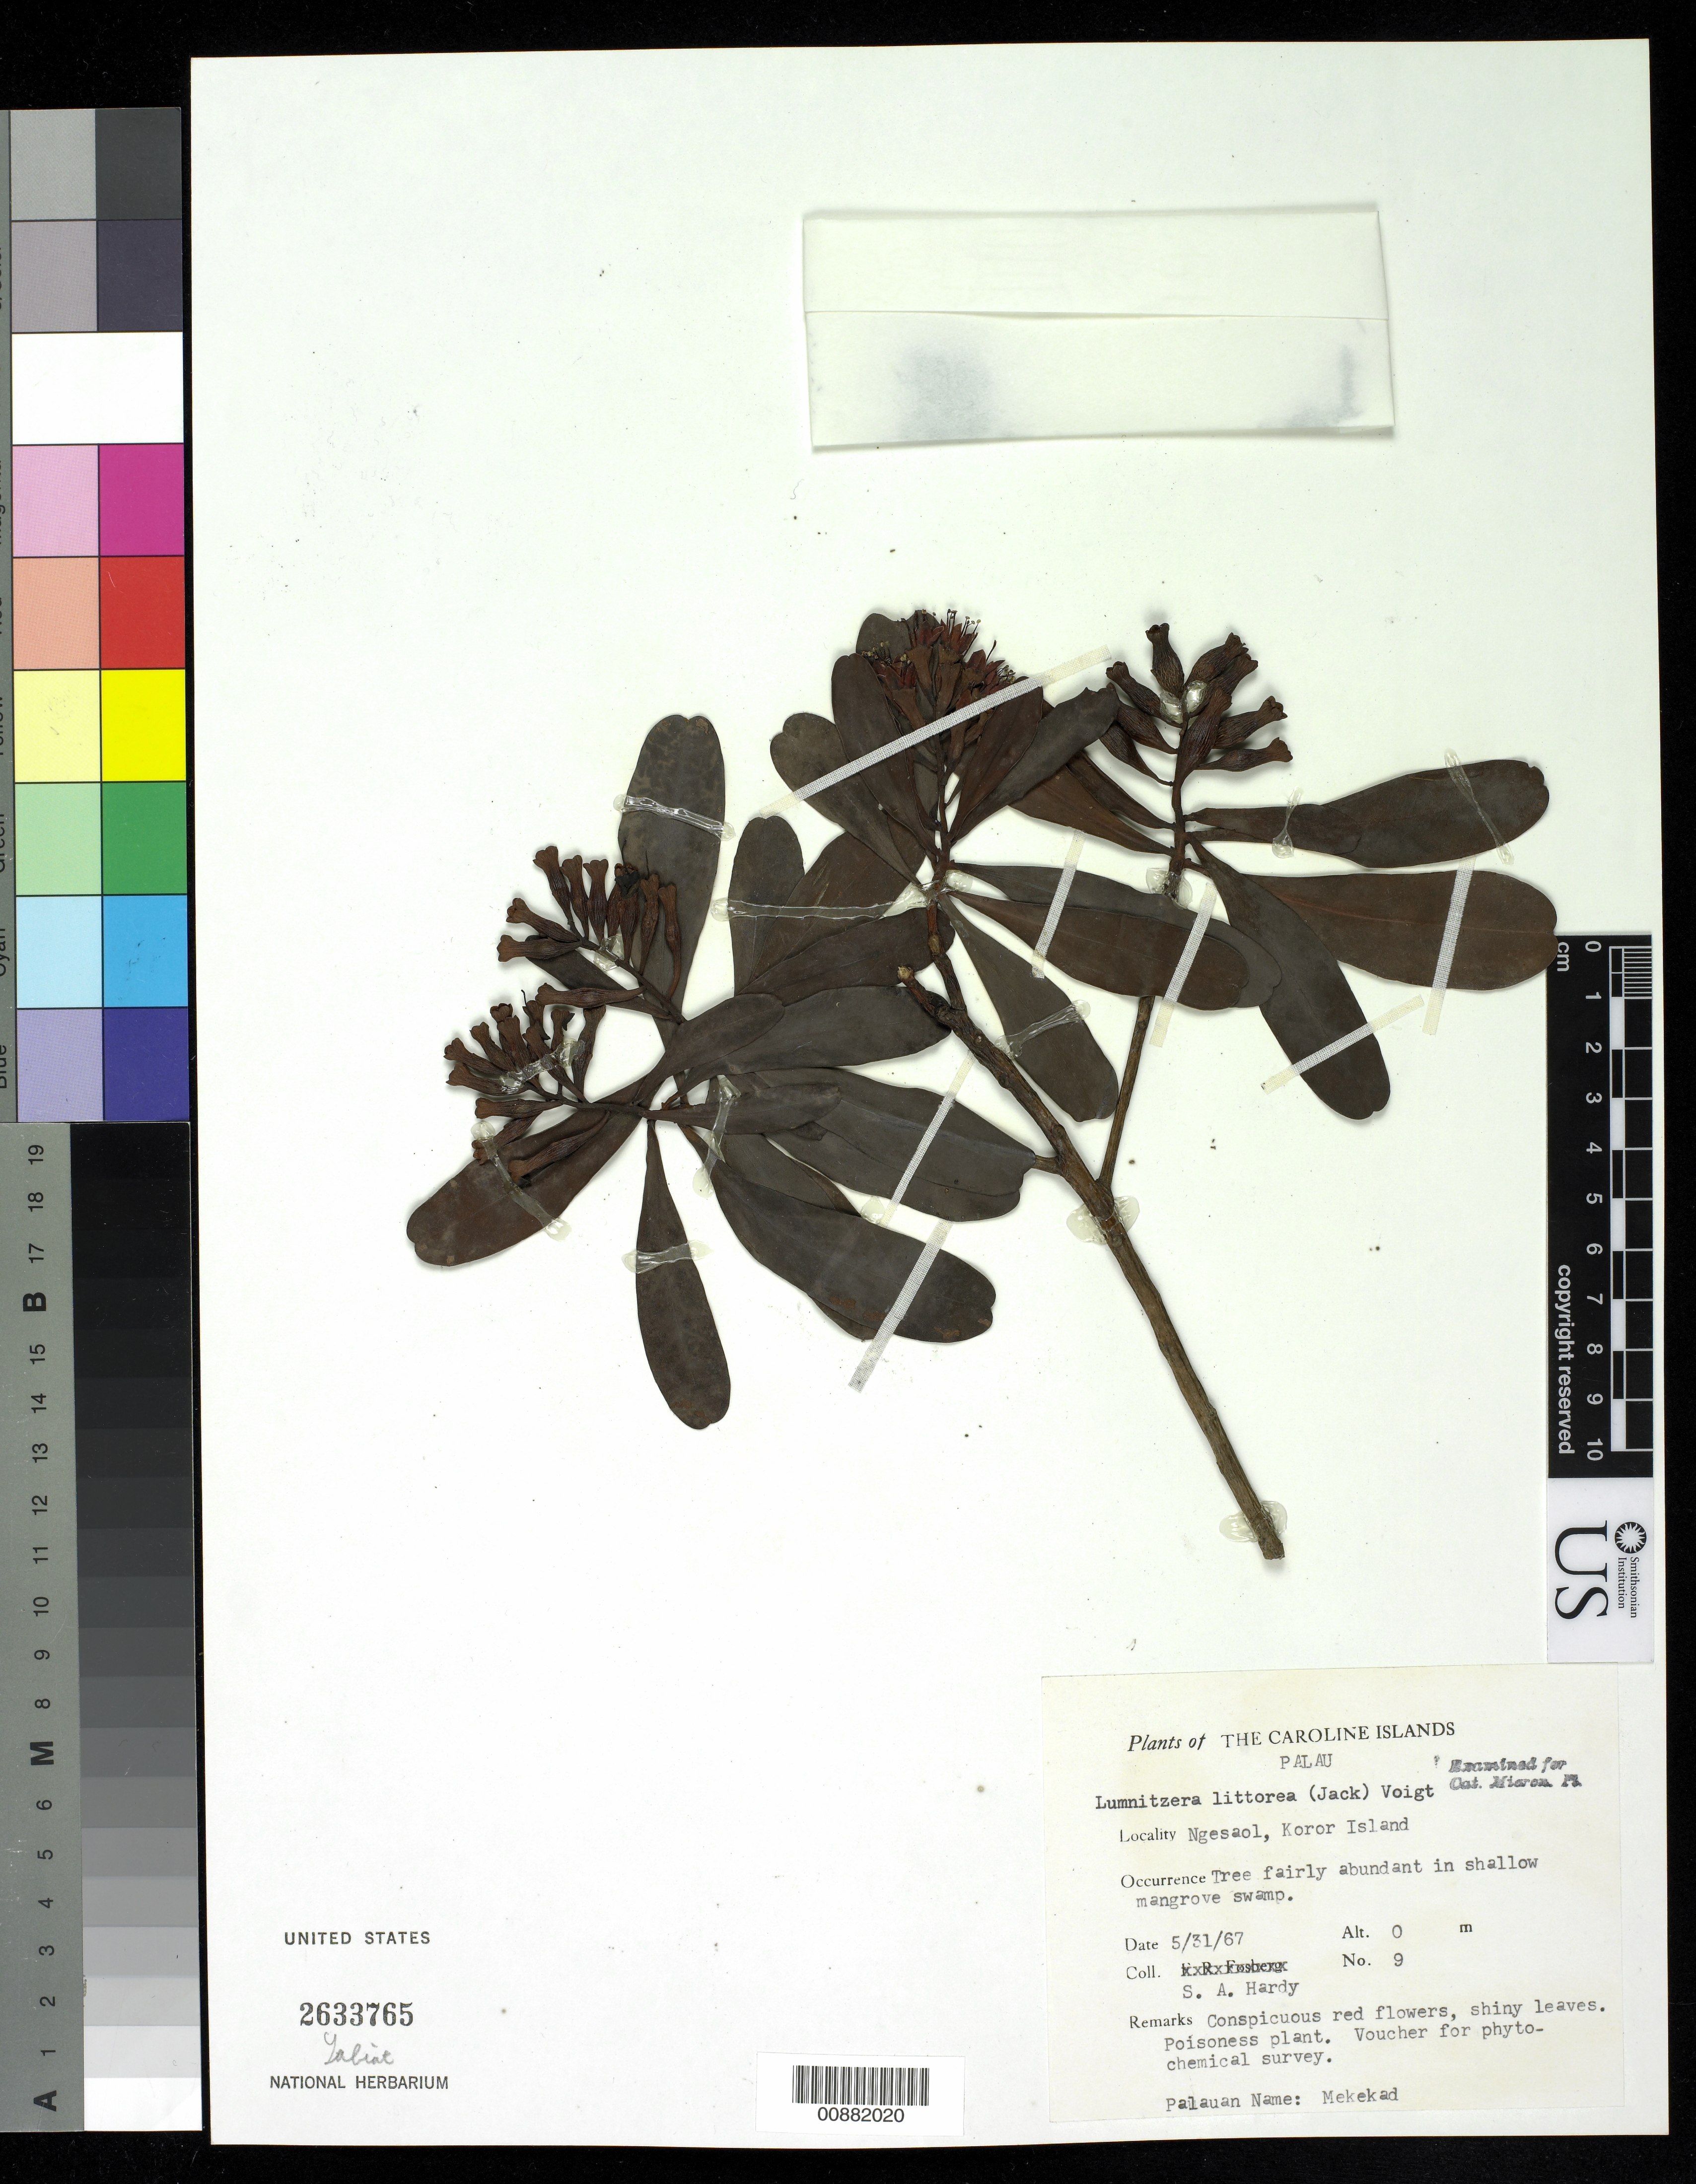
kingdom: Plantae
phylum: Tracheophyta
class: Magnoliopsida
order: Myrtales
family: Combretaceae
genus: Lumnitzera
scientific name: Lumnitzera littorea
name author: (Jack) Voight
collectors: S. A. Hardy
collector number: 9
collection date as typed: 31 May 1967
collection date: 1967-05-31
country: Palau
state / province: Koror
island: Oreor (Koror)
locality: Ngesaol, Koror island.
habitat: Tree fairly abundant in shallow mangrove swamp.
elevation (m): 0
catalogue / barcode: US 2633765